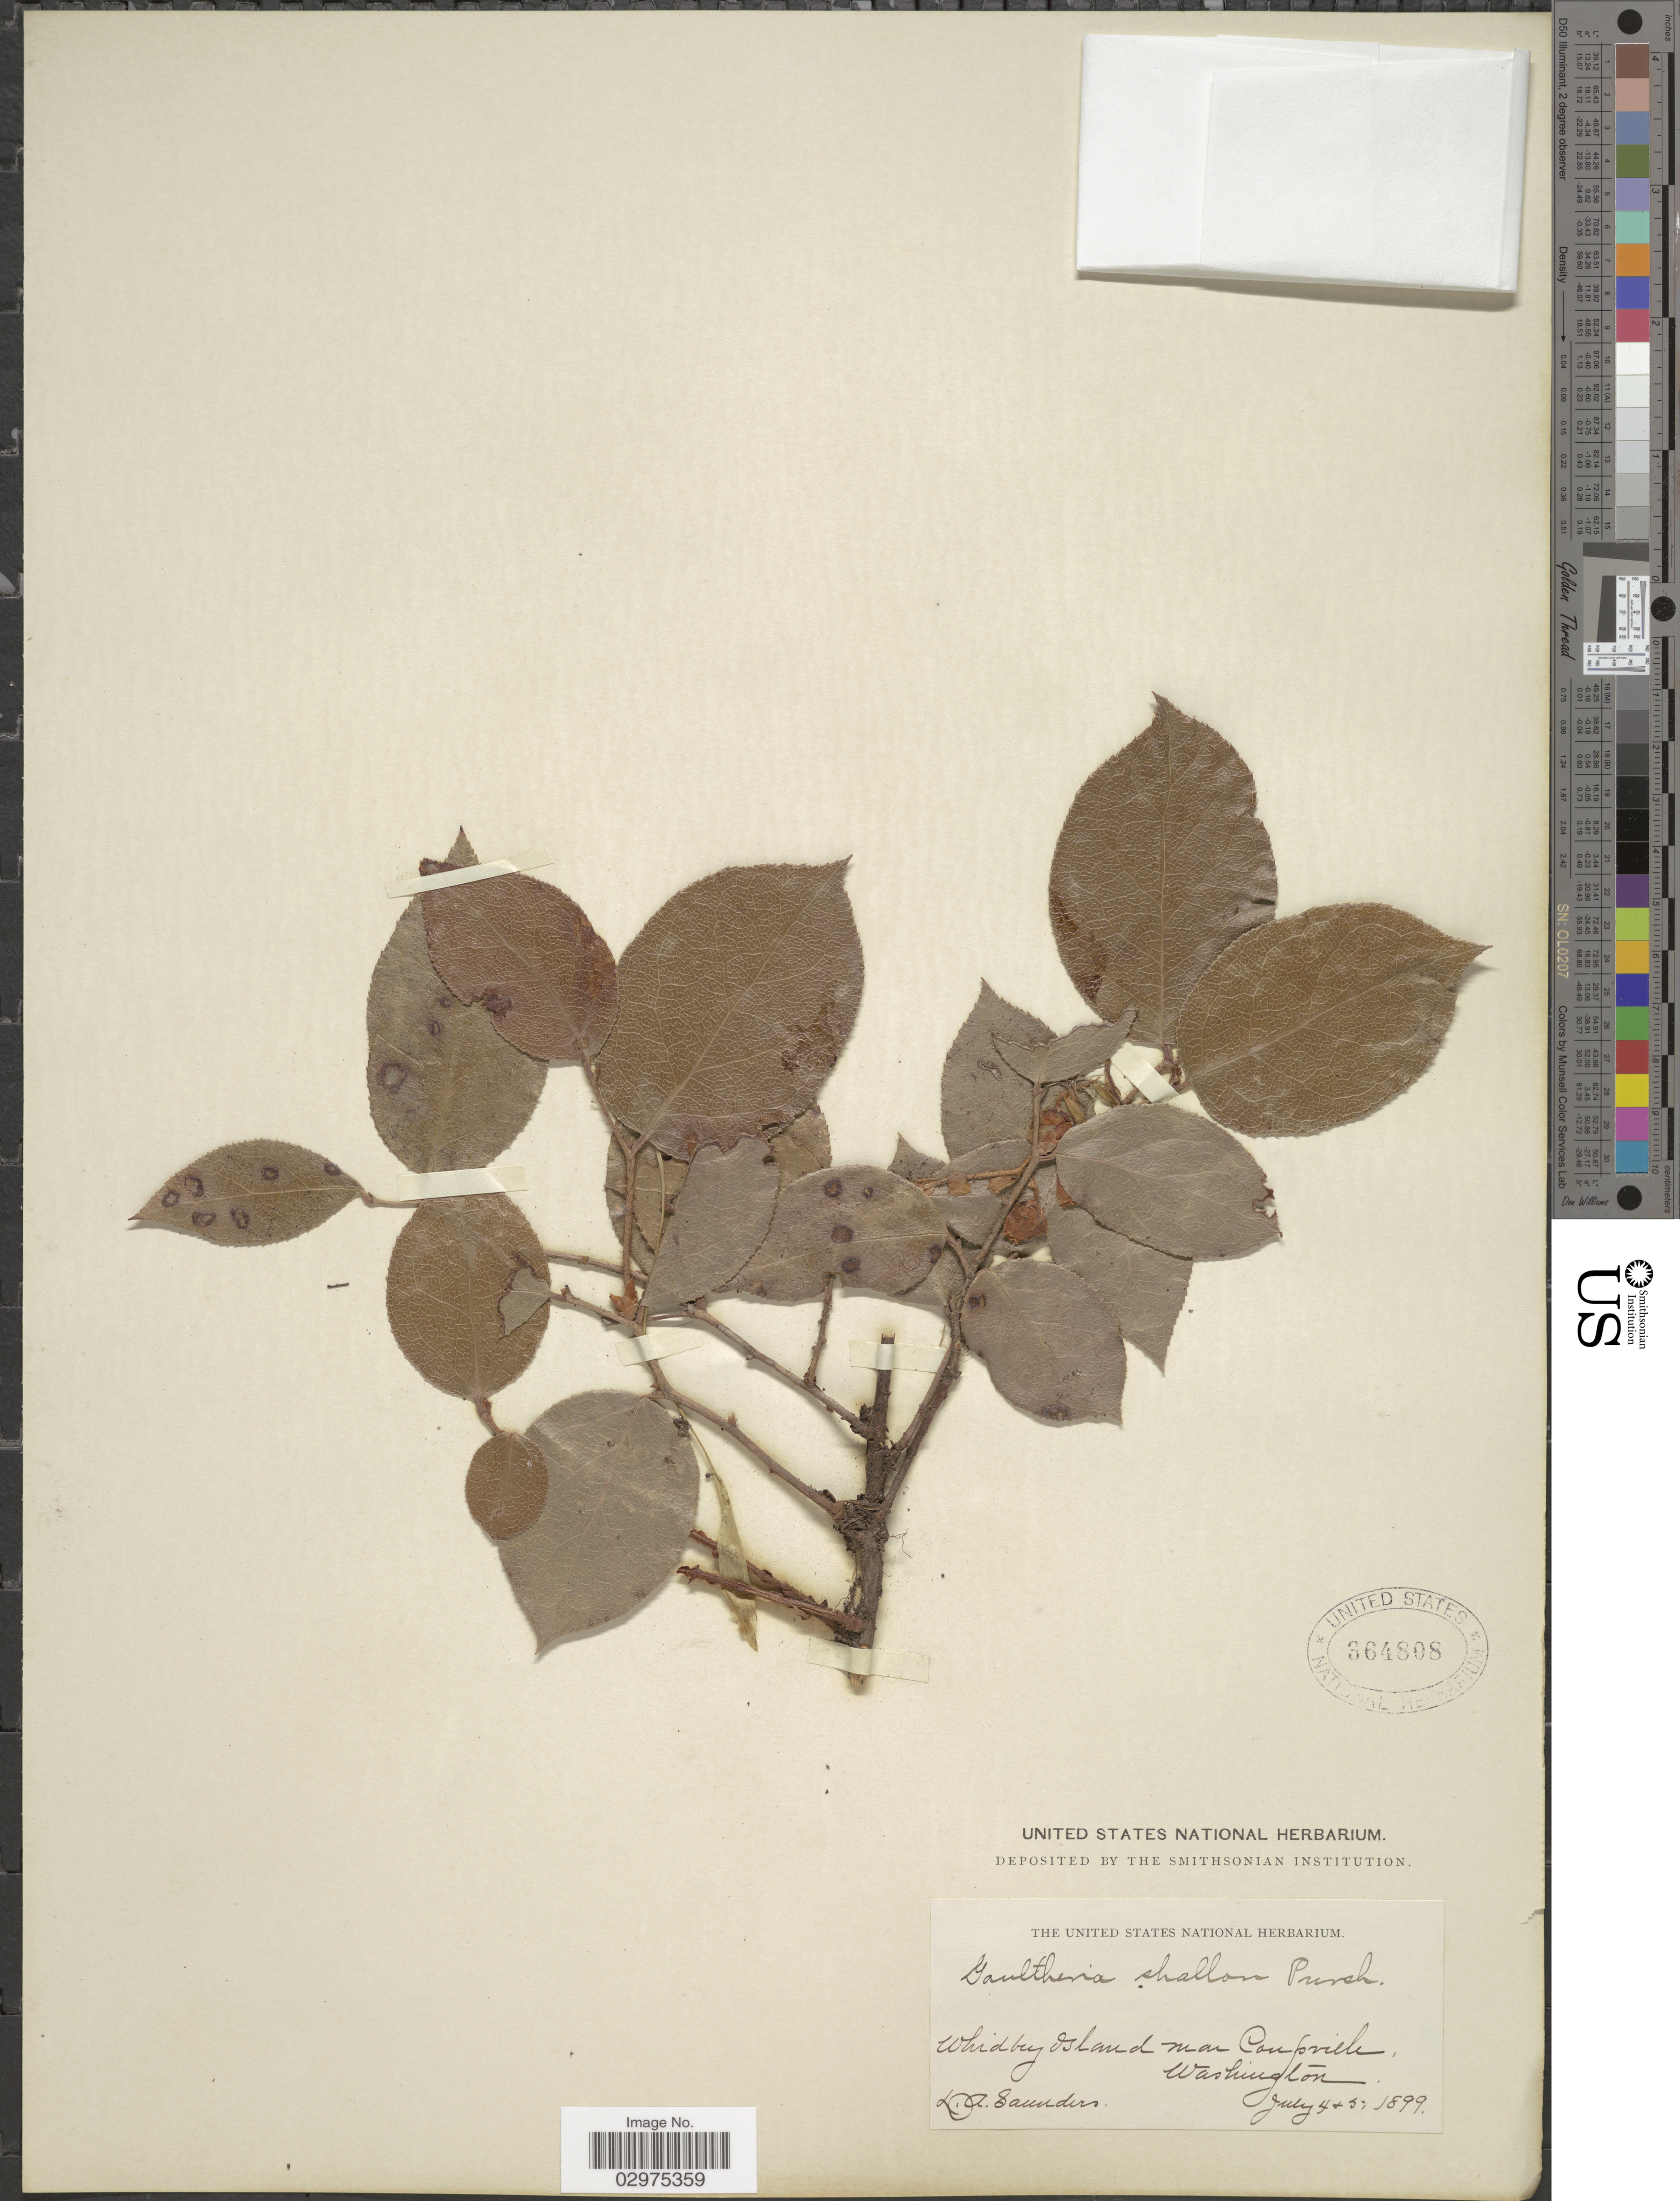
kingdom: Plantae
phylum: Tracheophyta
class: Magnoliopsida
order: Ericales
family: Ericaceae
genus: Gaultheria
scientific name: Gaultheria shallon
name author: Pursh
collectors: D. Saunders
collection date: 1899-07-04/1899-07-05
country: United States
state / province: Washington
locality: Whidbey Island near Coupville.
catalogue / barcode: US 364808